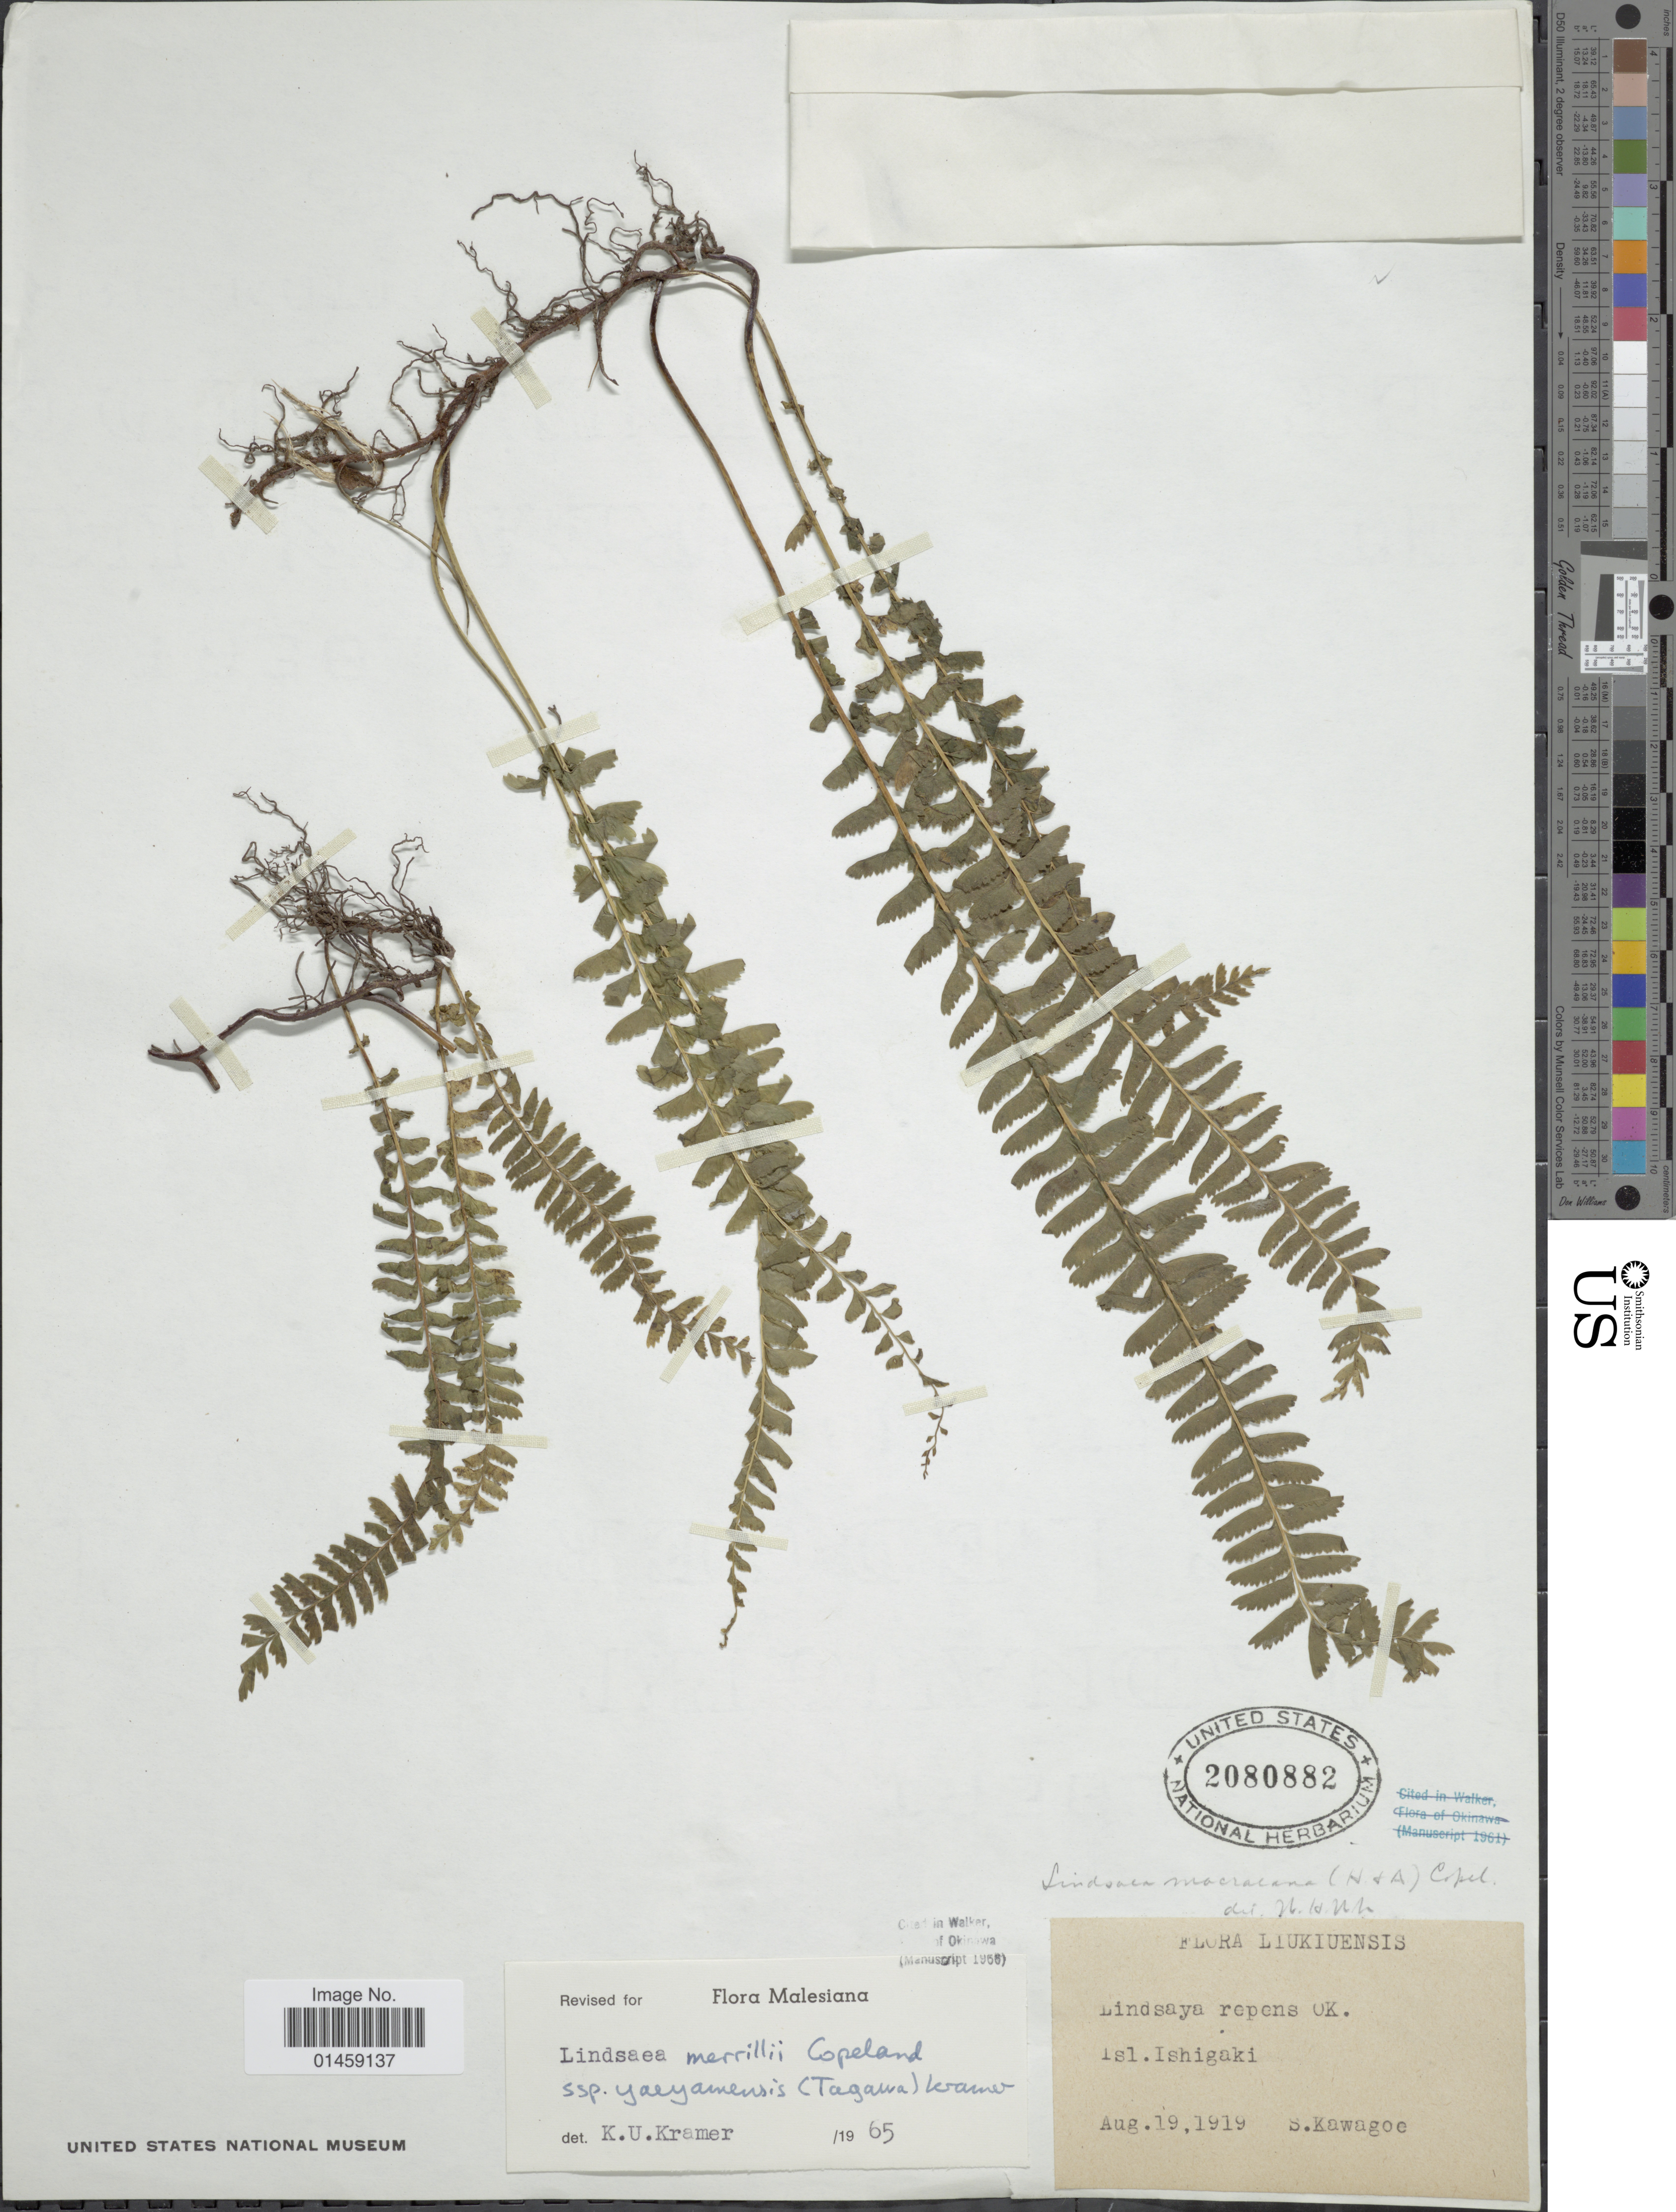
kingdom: Plantae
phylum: Tracheophyta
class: Polypodiopsida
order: Polypodiales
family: Lindsaeaceae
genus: Lindsaea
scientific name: Lindsaea merrillii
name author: Copel. in Perkins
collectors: S. Kawagoe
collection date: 1919-08-19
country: Japan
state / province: Okinawa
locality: Liukiuensis. Isl. Ishigaki.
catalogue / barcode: US 2080882